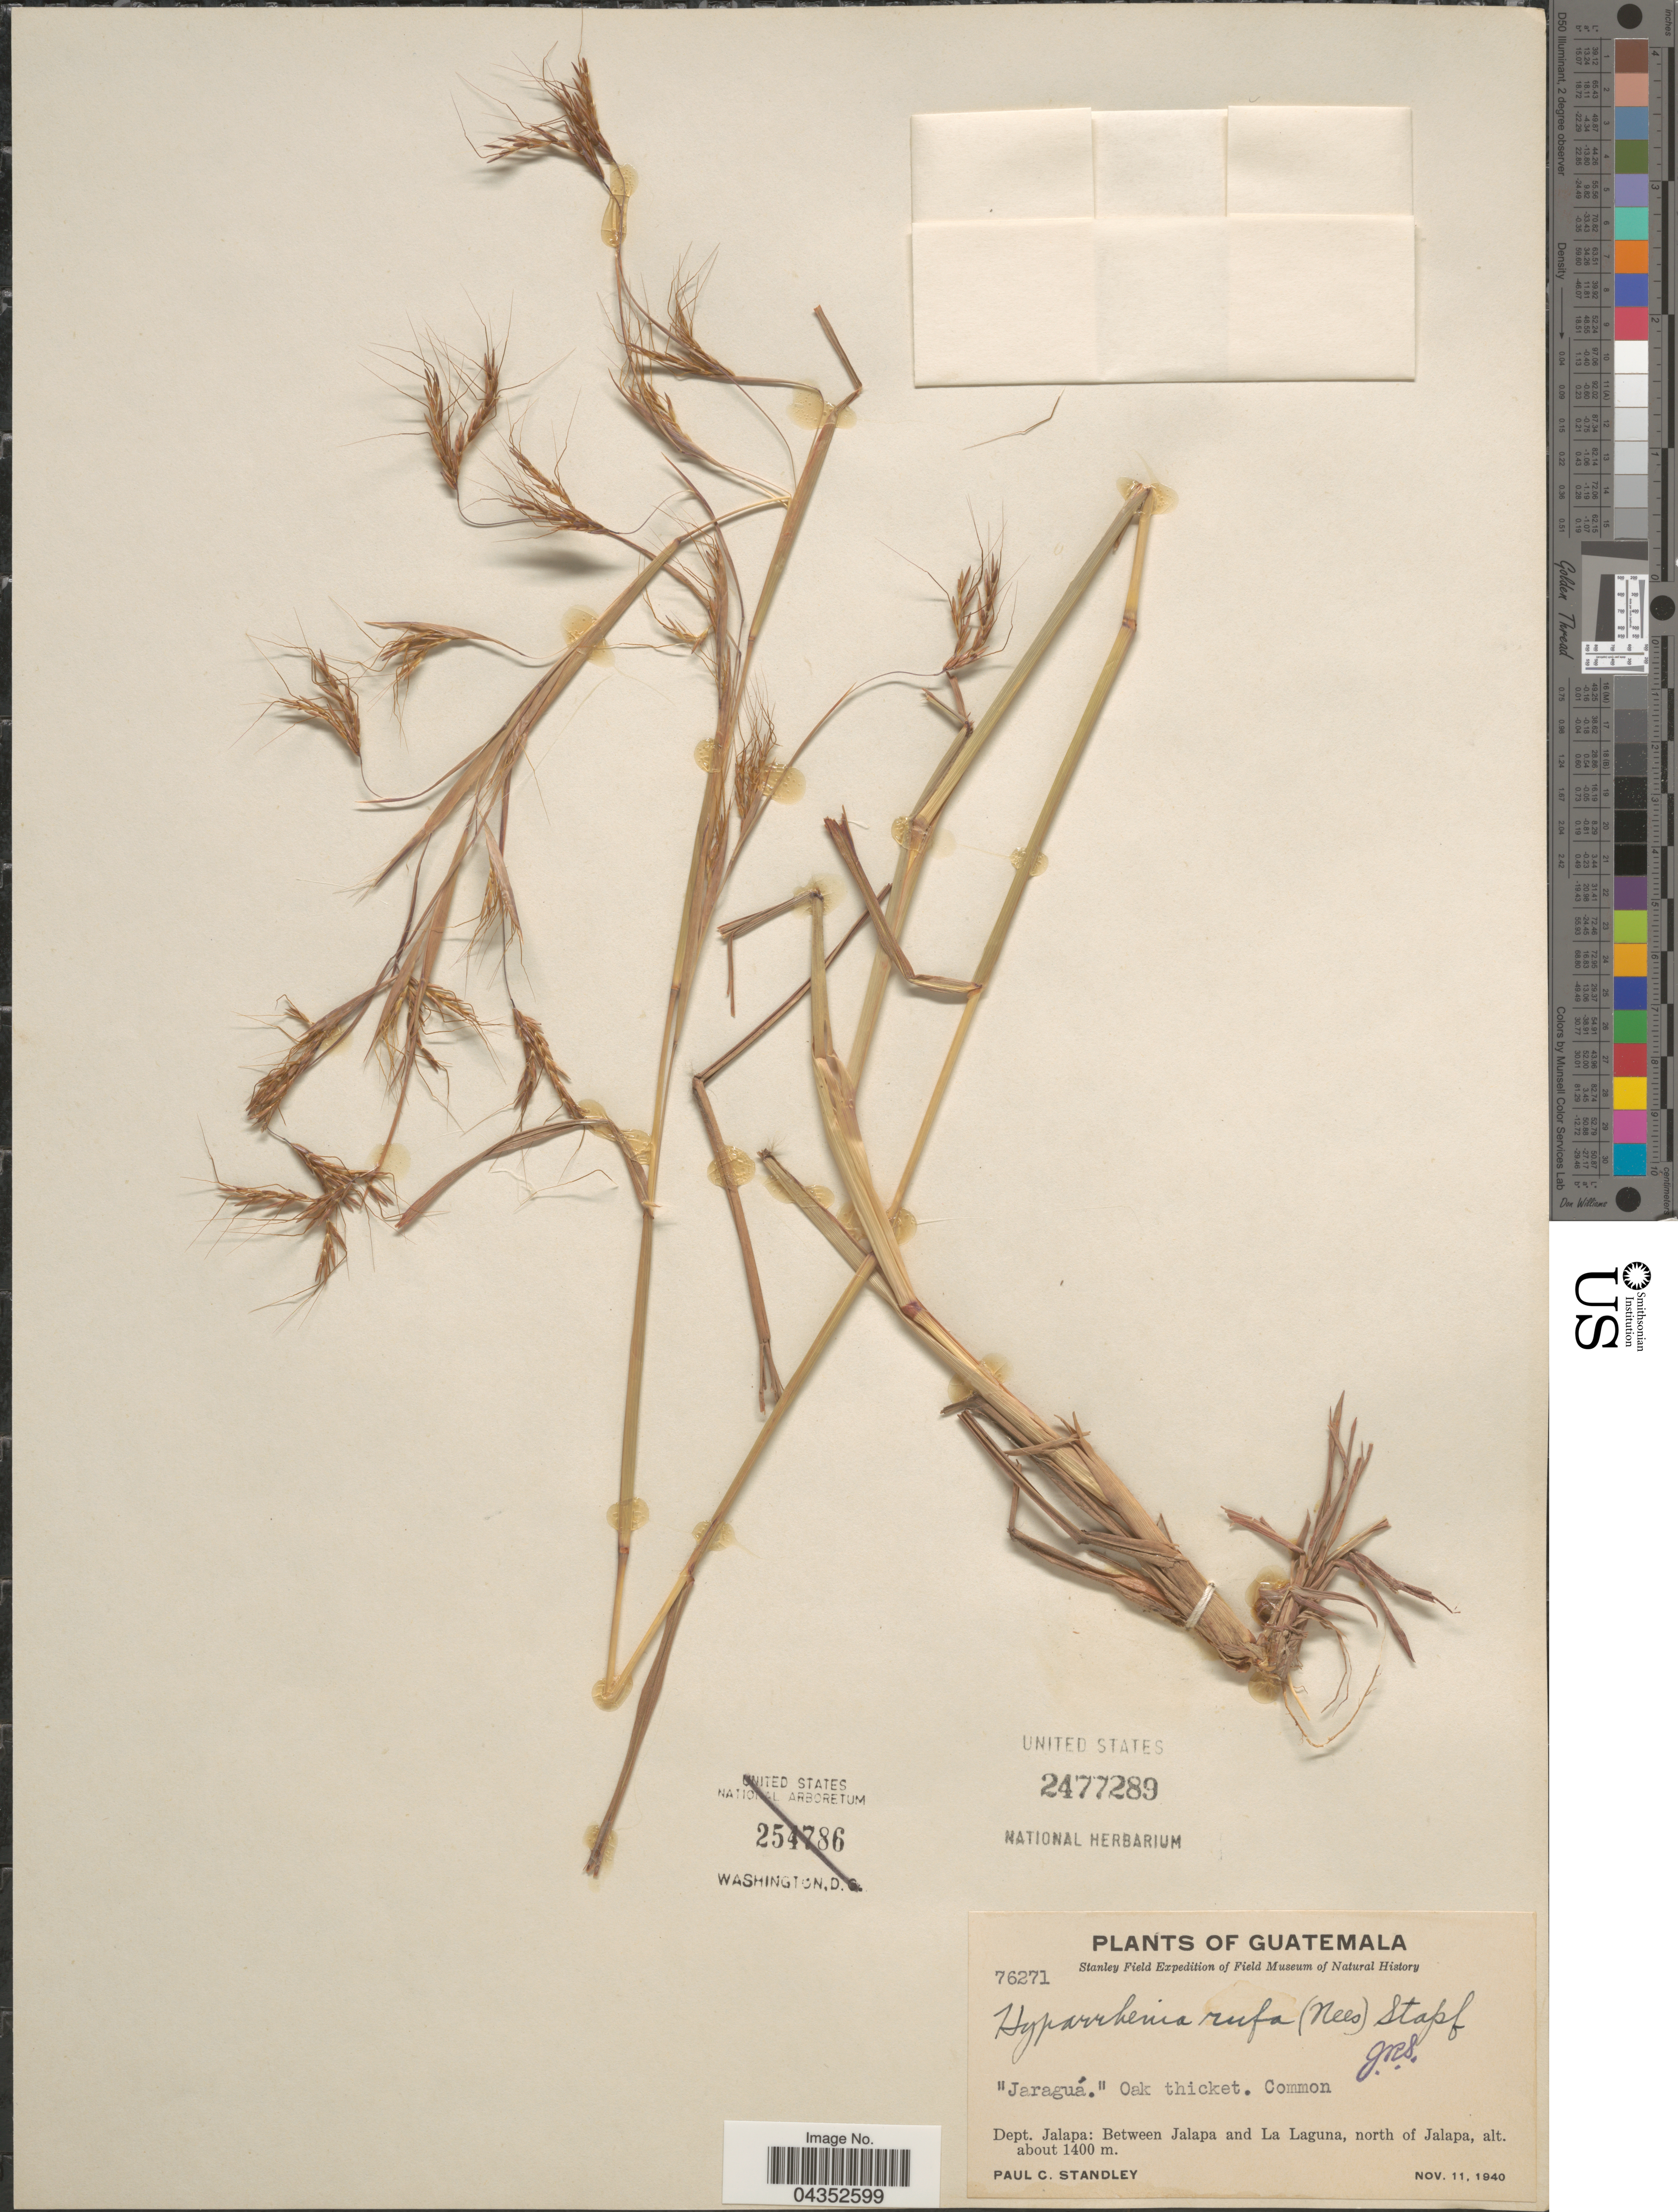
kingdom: Plantae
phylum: Tracheophyta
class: Liliopsida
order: Poales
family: Poaceae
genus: Hyparrhenia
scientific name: Hyparrhenia rufa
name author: (Nees) Stapf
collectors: P. C. Standley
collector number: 76271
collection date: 1940-11-11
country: Guatemala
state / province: Jalapa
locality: Stanley Field Expedition of Field Museum of Natural History. "Jaraguá." Dept. Jalapa: Between Jalapa and La Laguna, north of Jalapa.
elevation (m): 1400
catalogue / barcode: US 2477289